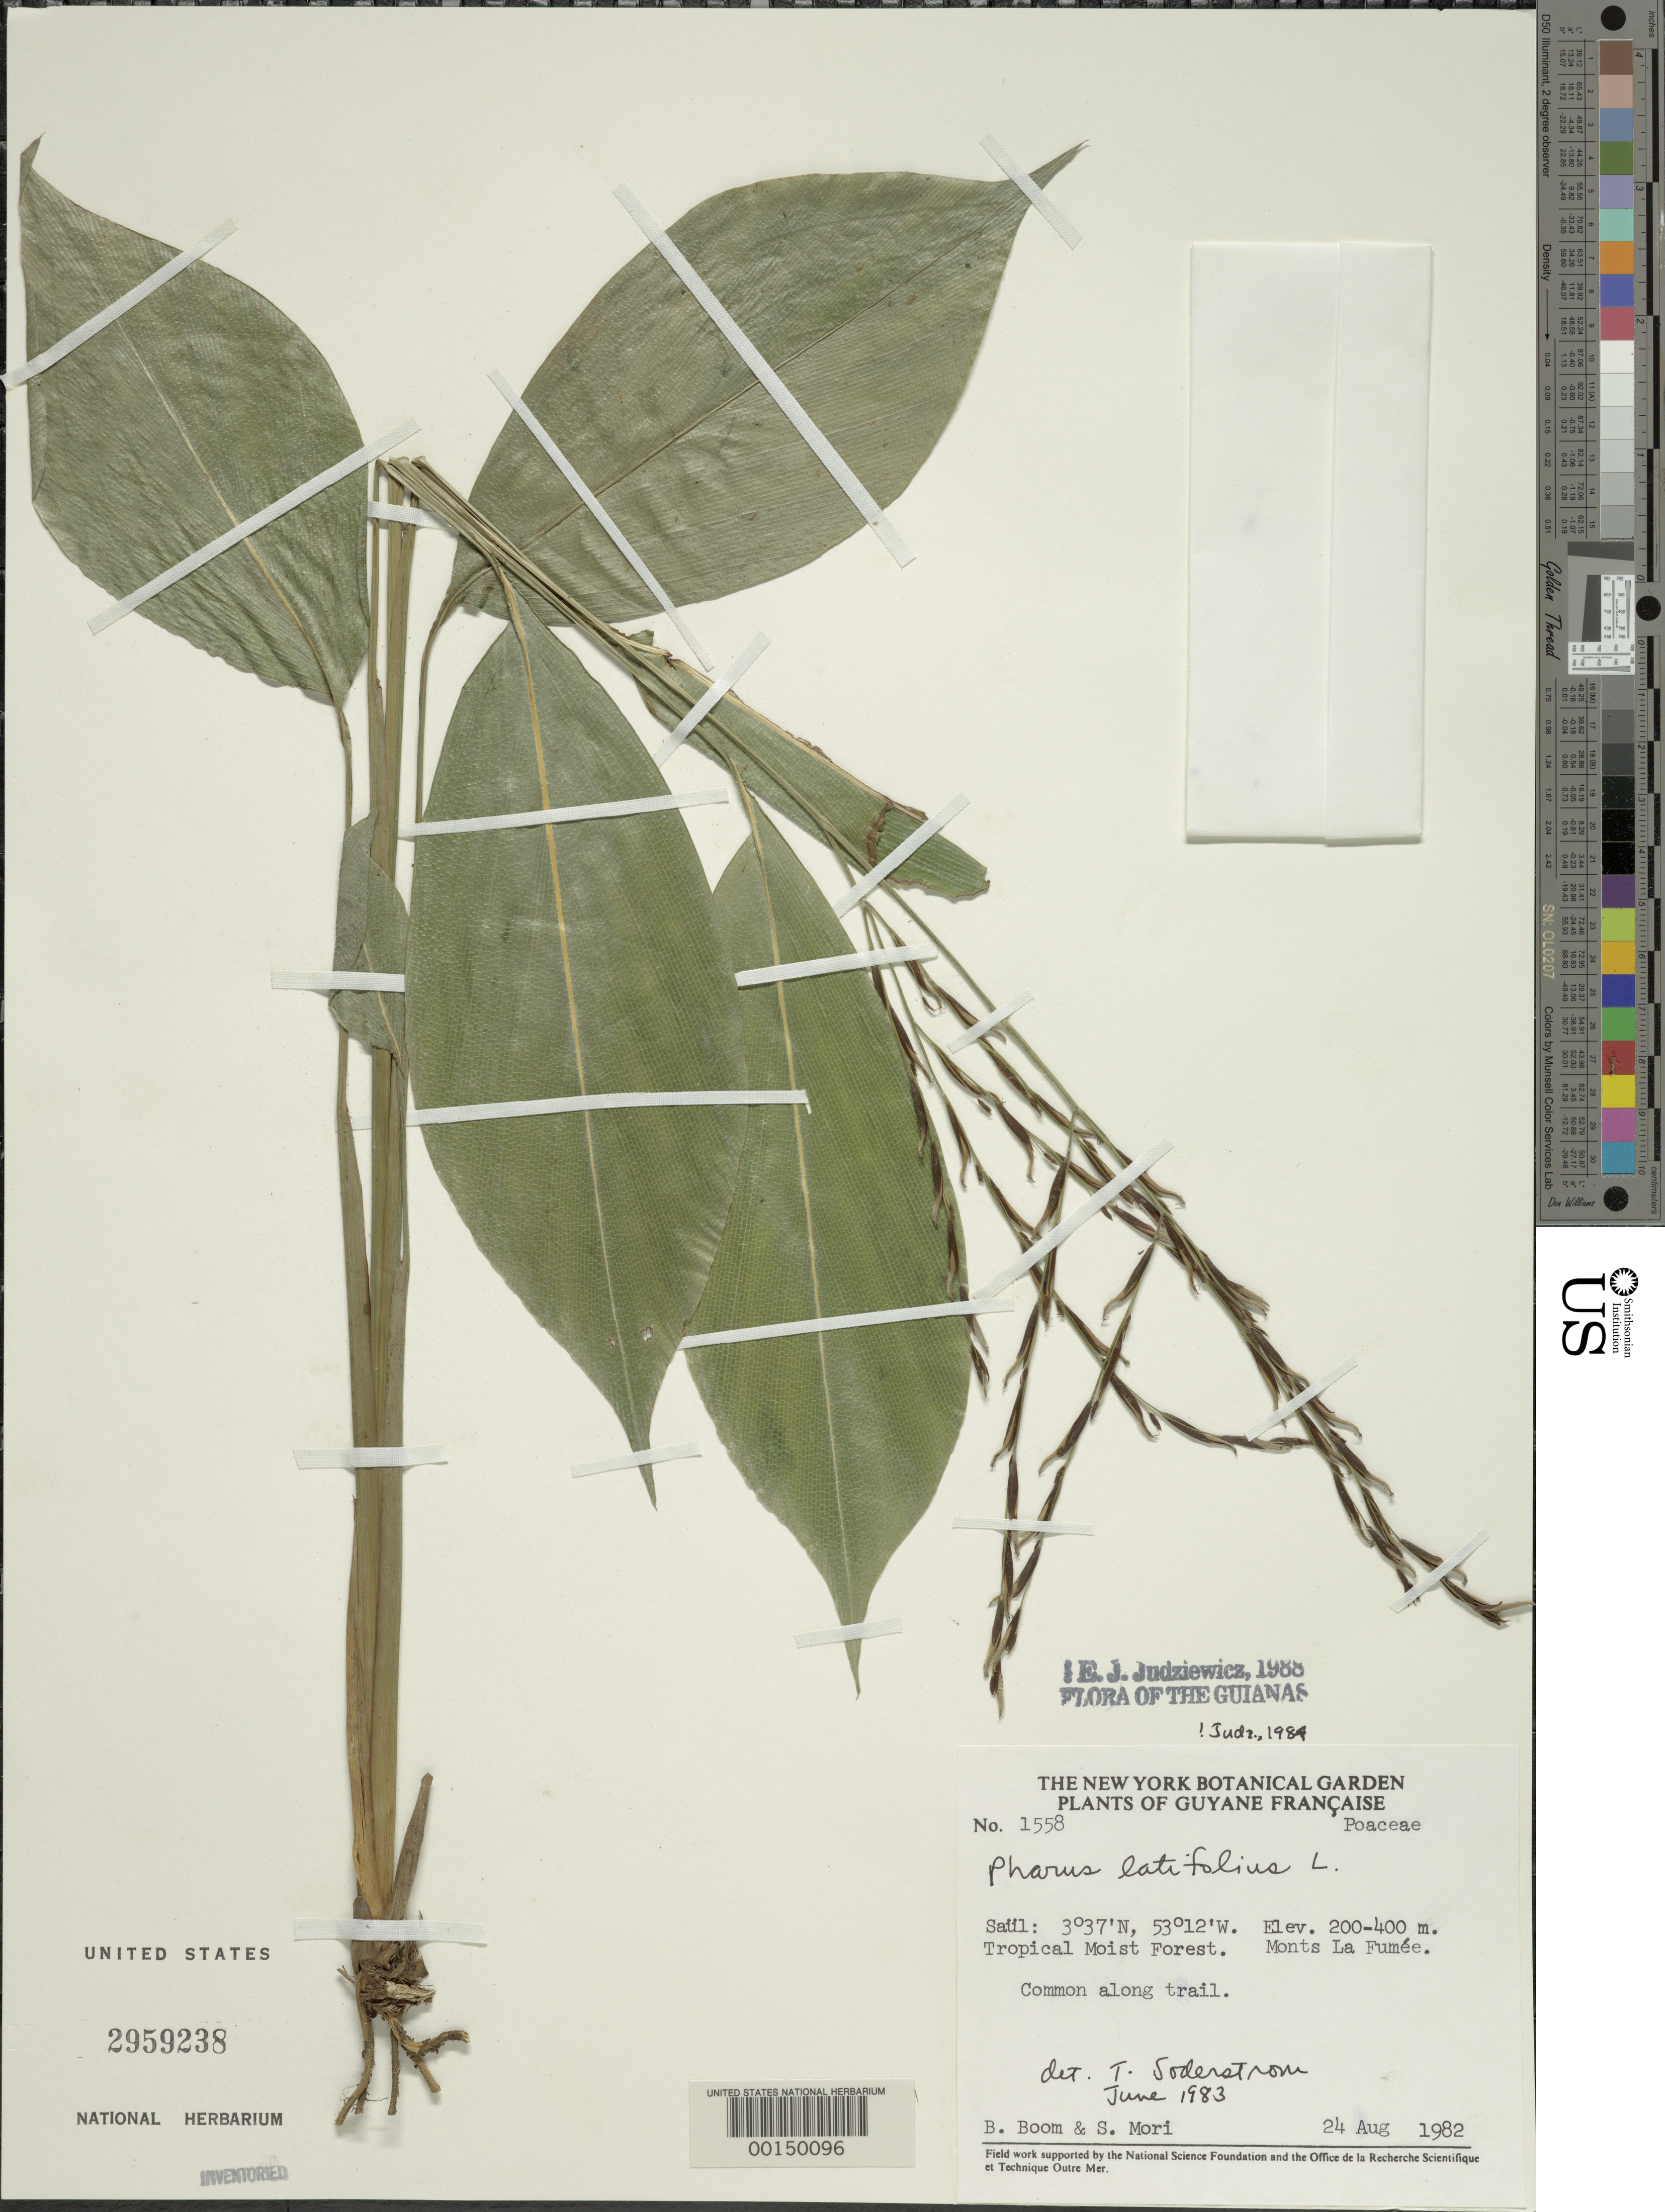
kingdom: Plantae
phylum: Tracheophyta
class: Liliopsida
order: Poales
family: Poaceae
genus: Pharus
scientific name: Pharus latifolius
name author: L.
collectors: B. M. Boom & S. Mori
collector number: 1558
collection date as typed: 24 Aug 1982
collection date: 1982-08-24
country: French Guiana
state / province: Saint-Laurent-du-Maroni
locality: Saul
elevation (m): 200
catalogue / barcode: US 2959238